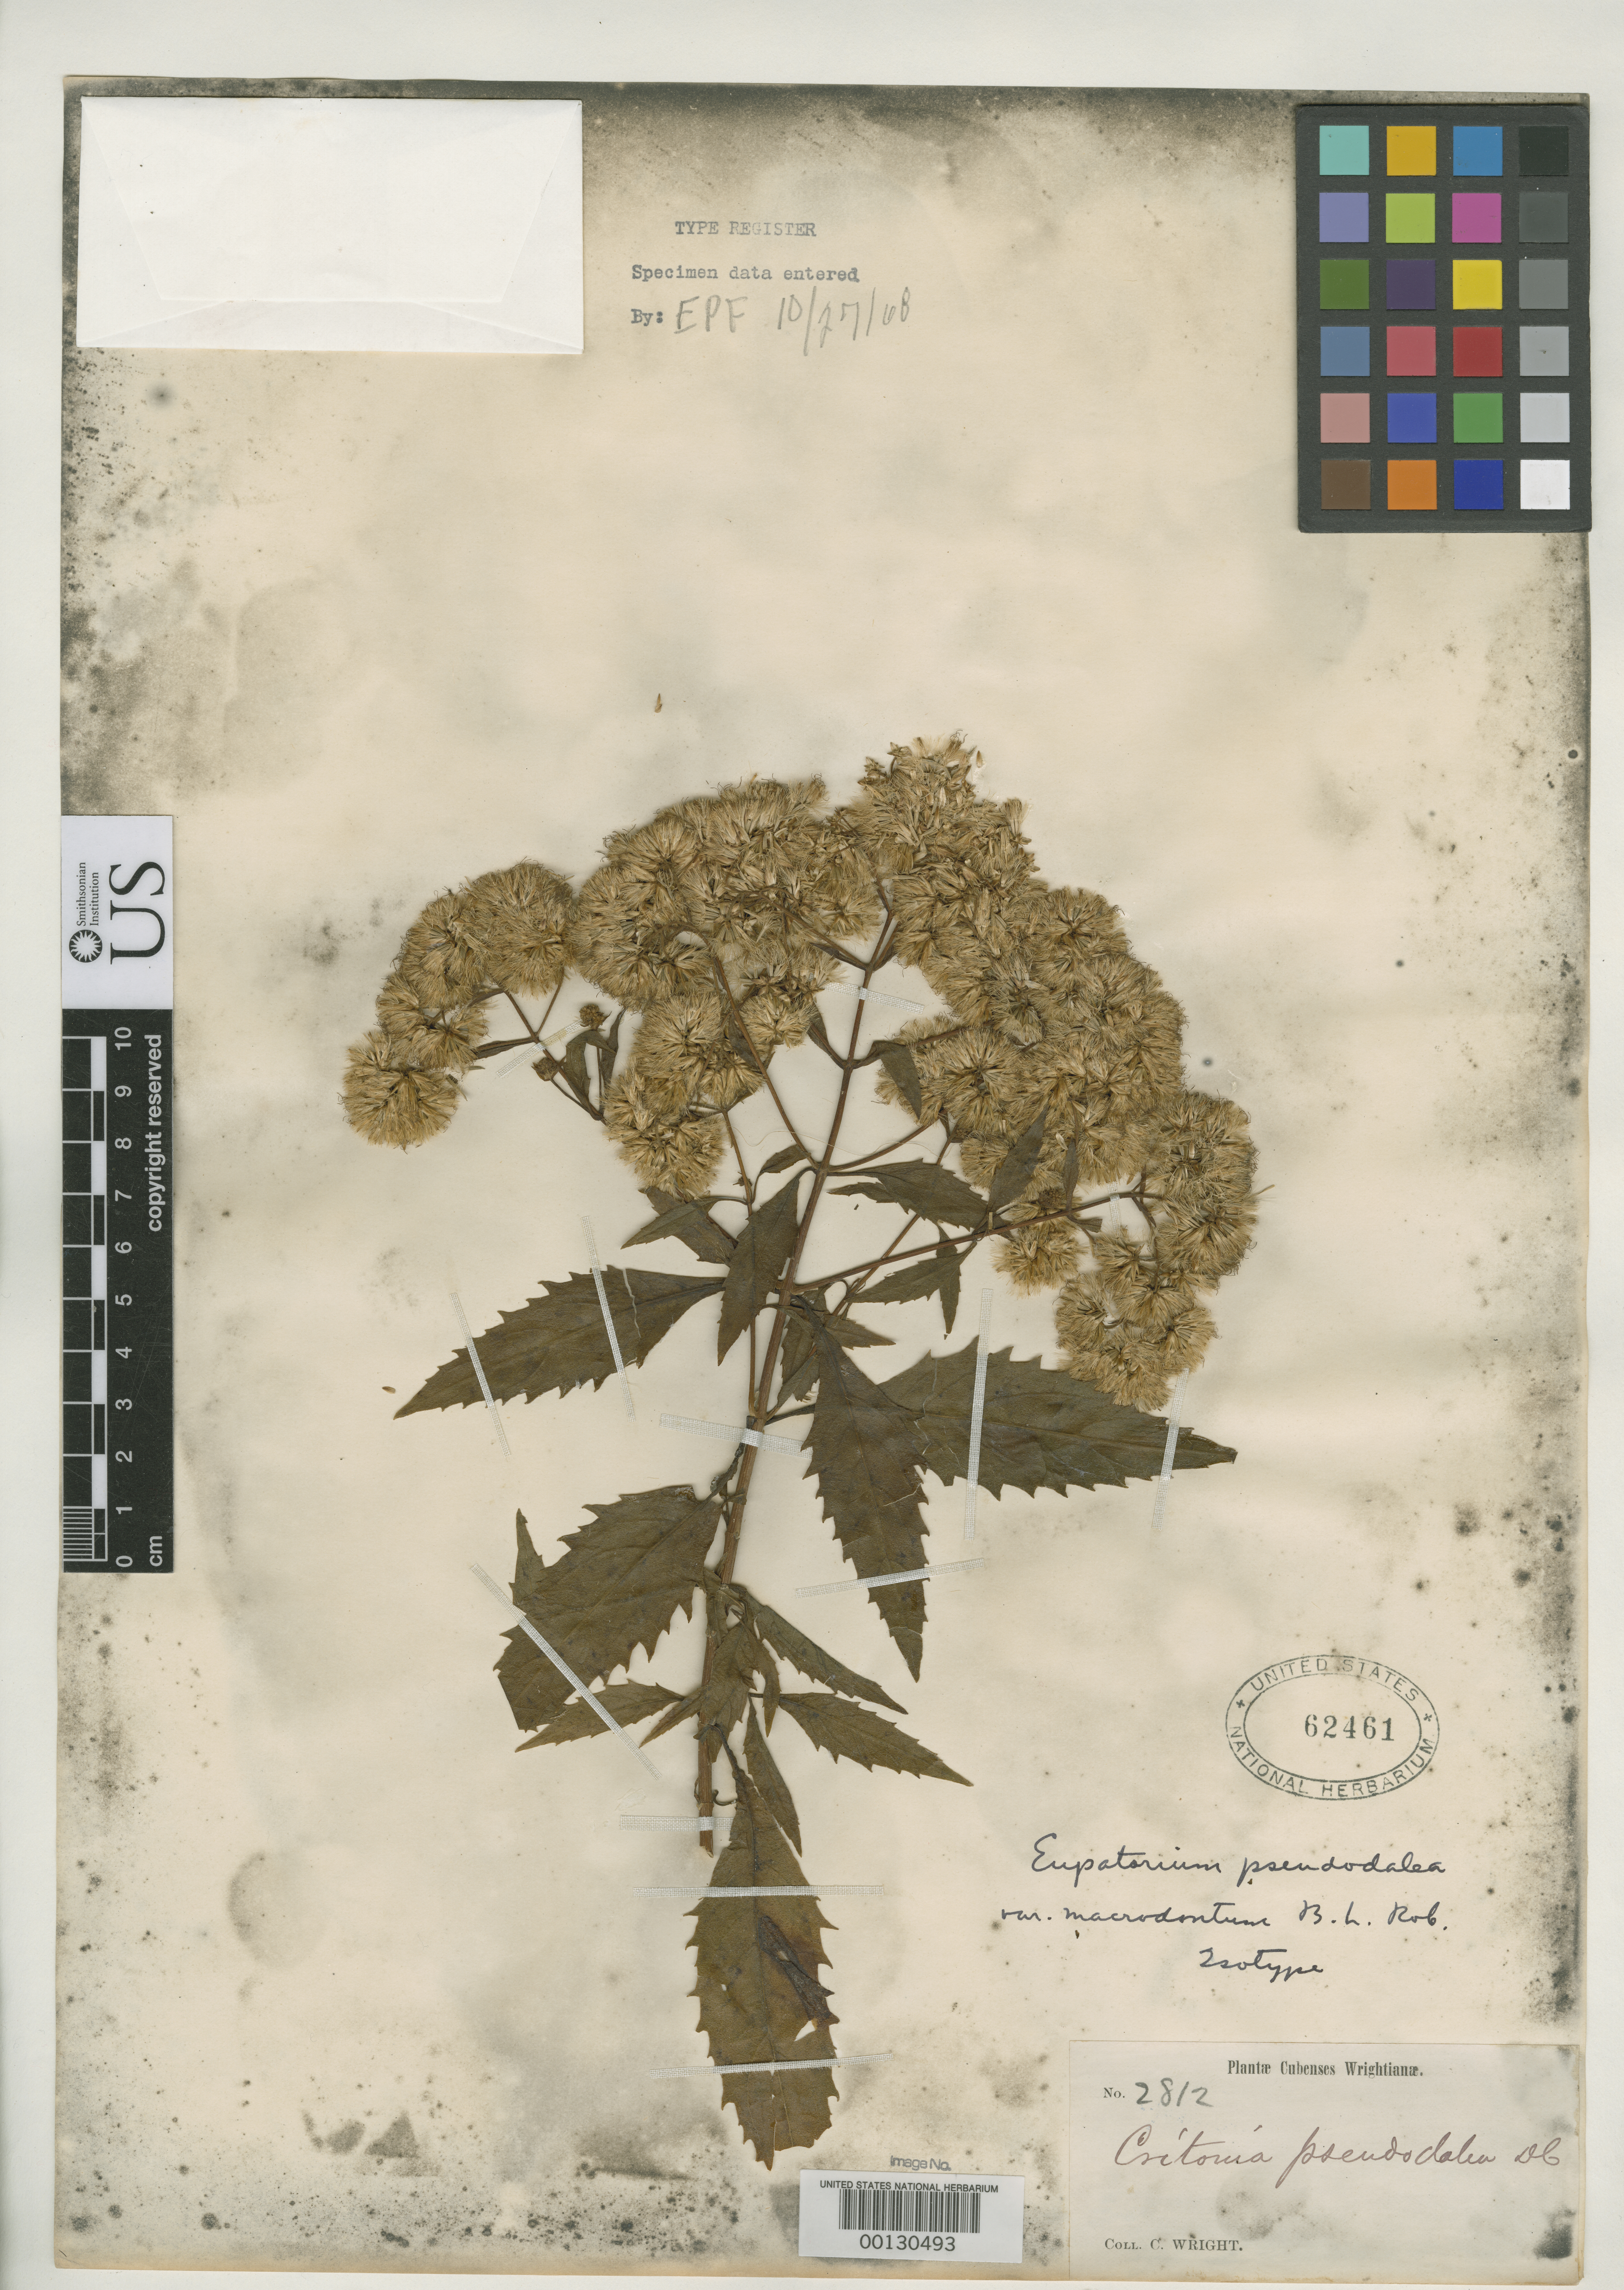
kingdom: Plantae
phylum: Tracheophyta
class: Magnoliopsida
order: Asterales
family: Asteraceae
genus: Eupatorium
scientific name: Eupatorium pseudodalea var. macrodontum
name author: B.L. Rob.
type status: Isotype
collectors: C. Wright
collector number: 2812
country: Cuba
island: Greater Antilles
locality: Cristonia.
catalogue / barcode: US 62461